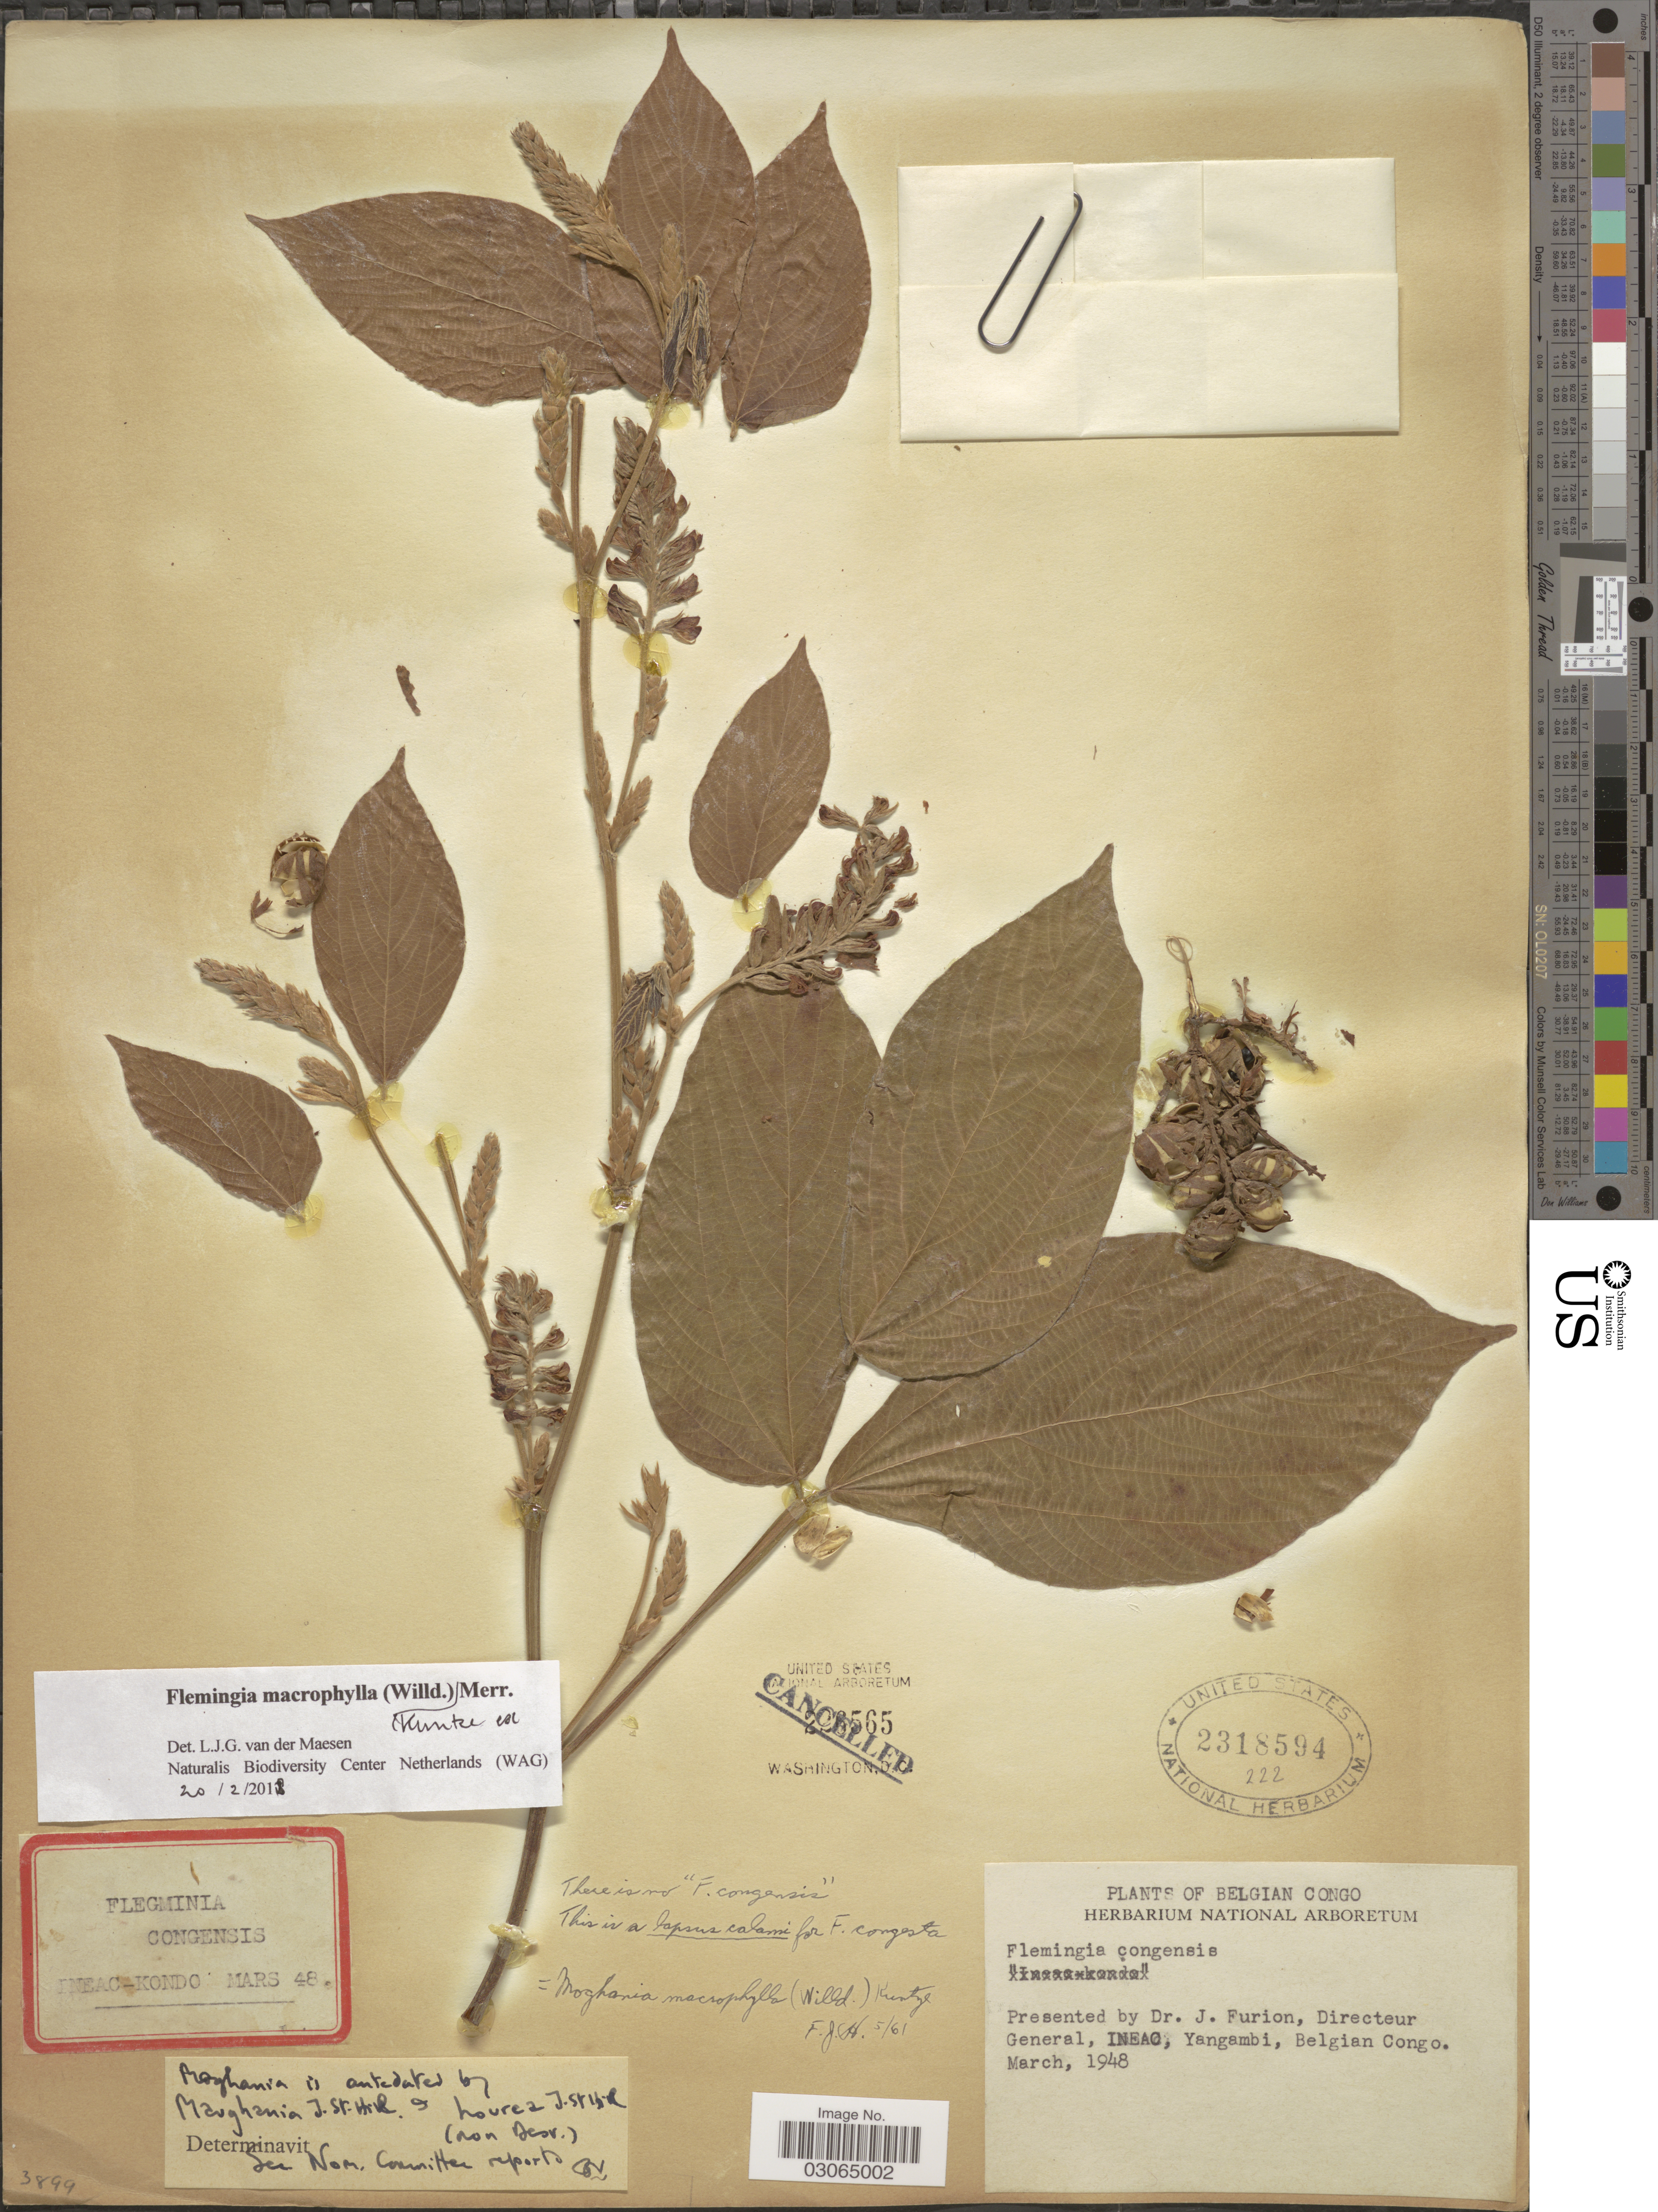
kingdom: Plantae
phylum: Tracheophyta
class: Magnoliopsida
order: Fabales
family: Fabaceae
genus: Flemingia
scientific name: Flemingia macrophylla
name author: (Willd.) Kuntze ex Merr.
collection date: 1948-03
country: Congo, Democratic Republic of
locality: Belgian Congo. General, INEAC, Yangambi.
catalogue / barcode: US 2318594